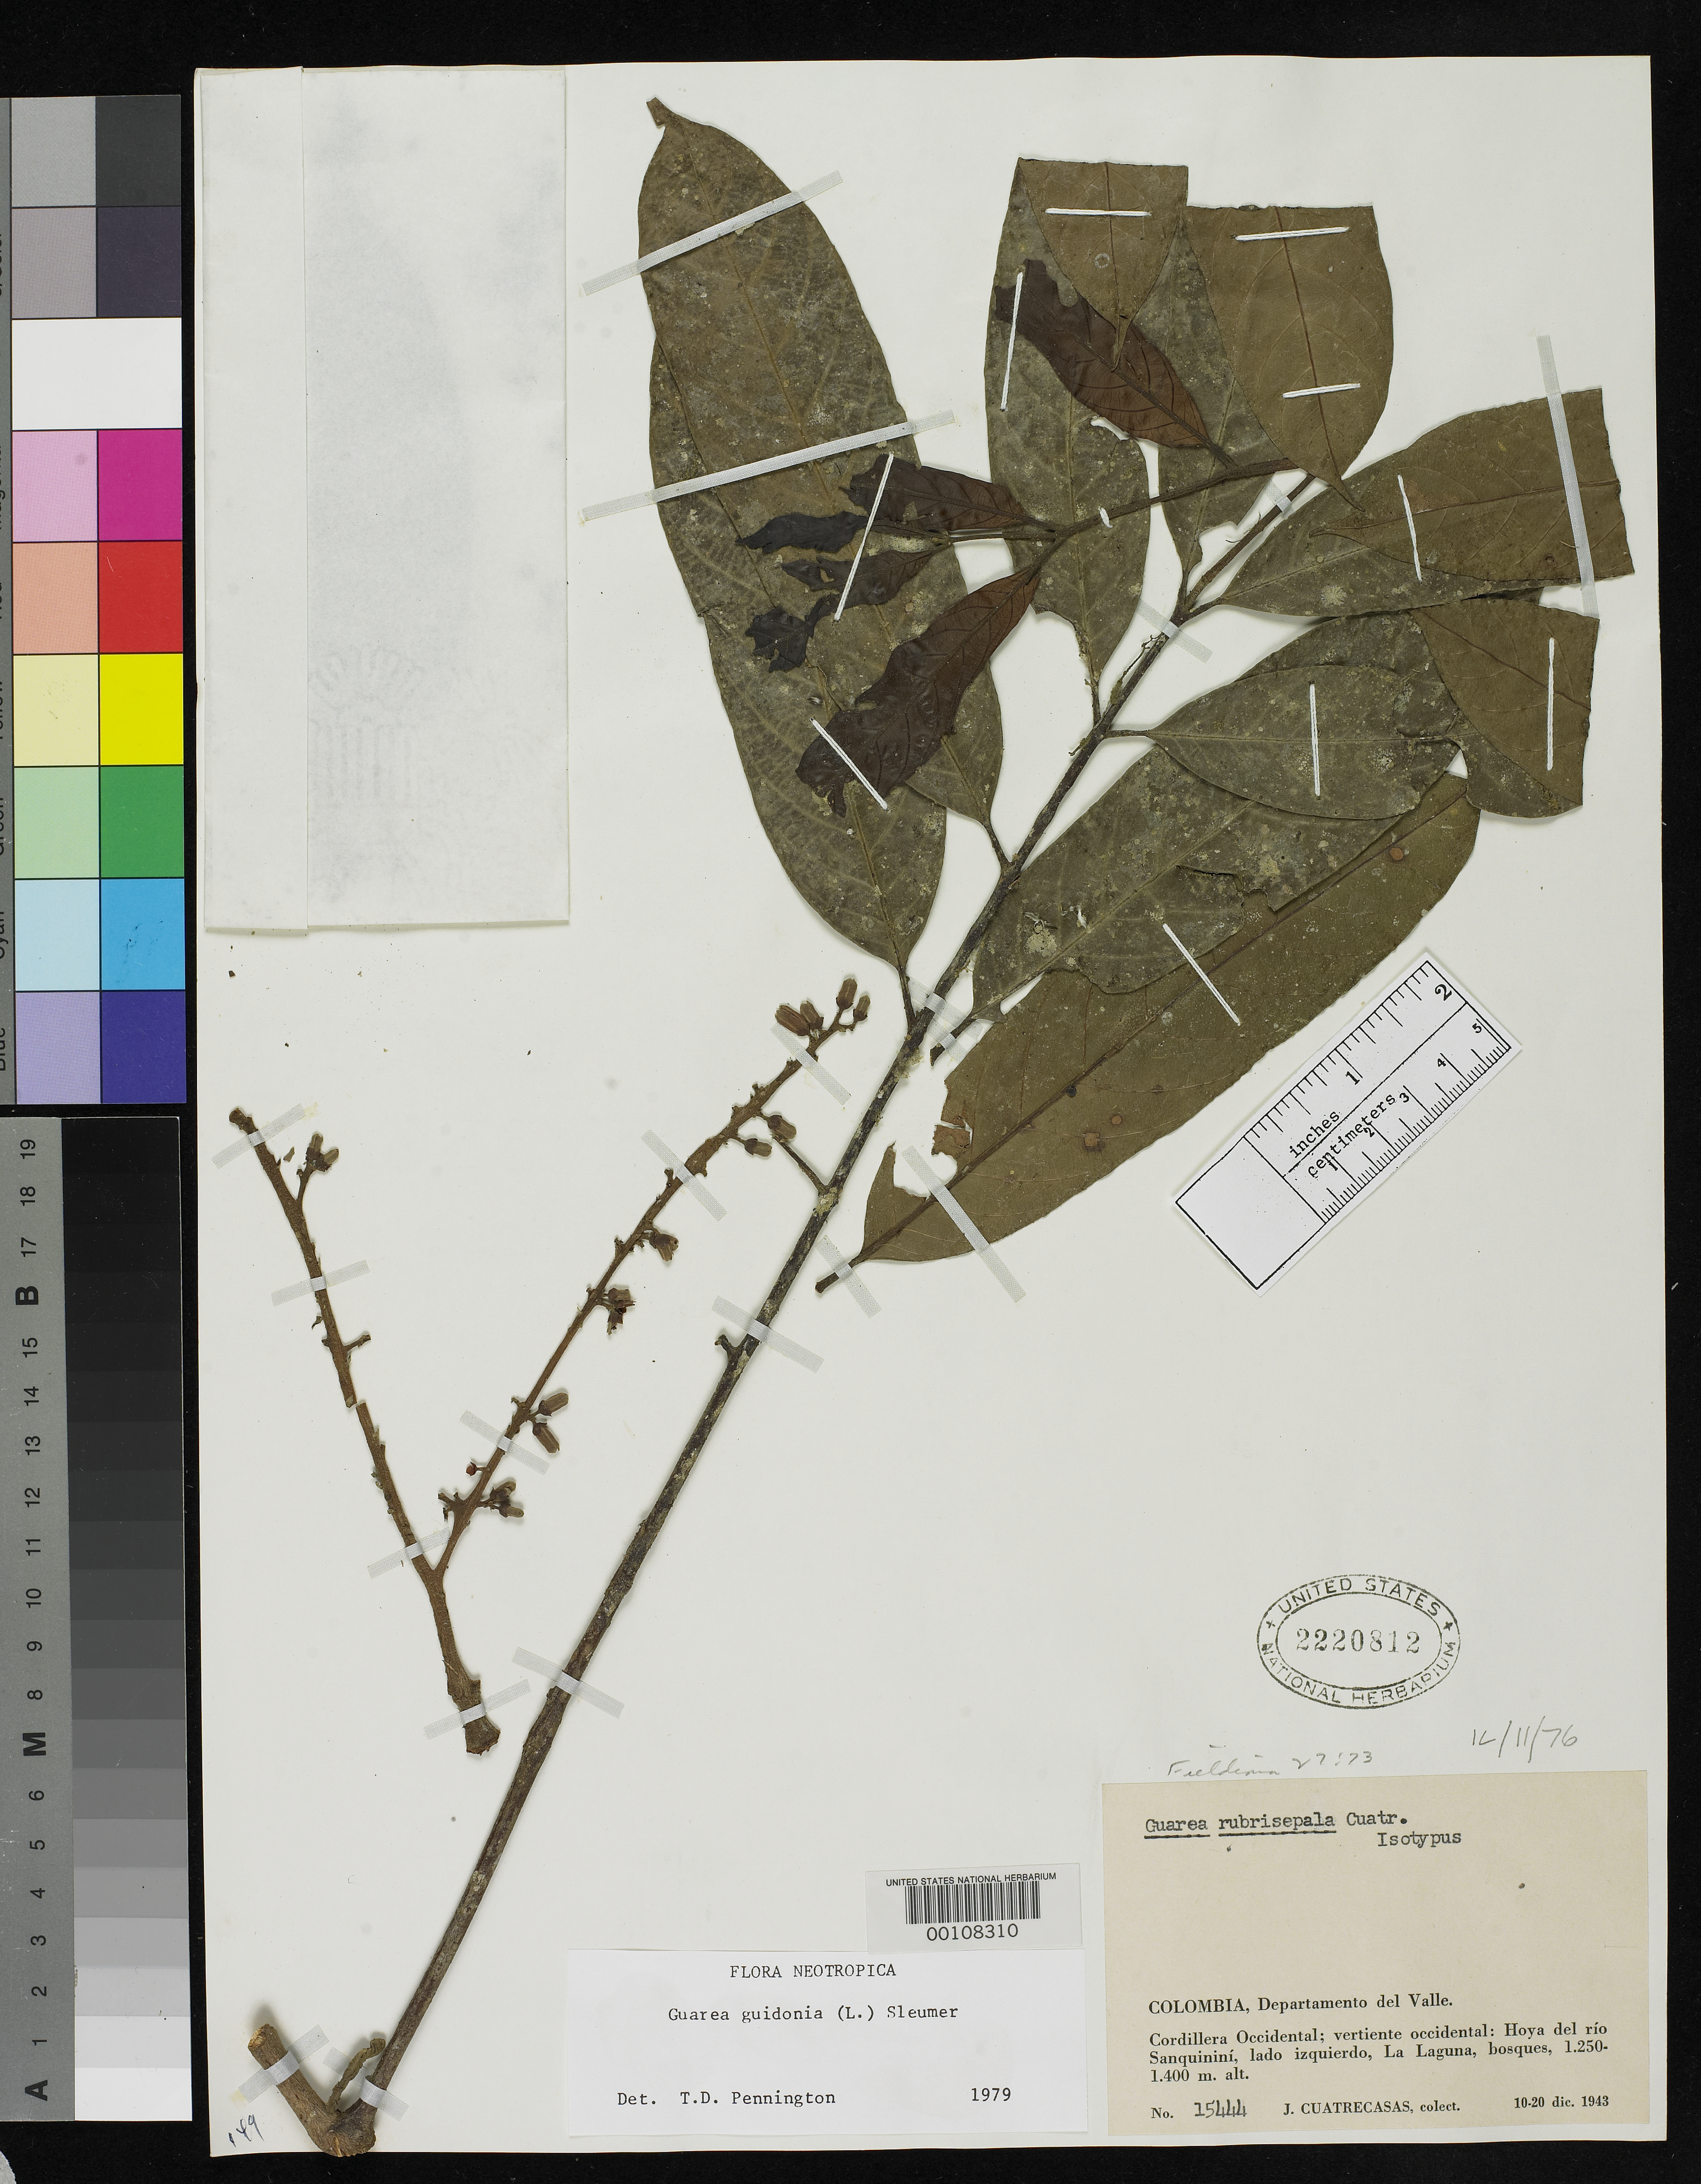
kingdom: Plantae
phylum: Tracheophyta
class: Magnoliopsida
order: Sapindales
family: Meliaceae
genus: Guarea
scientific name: Guarea rubrisepala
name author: Cuatrec.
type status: Isotype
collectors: J. Cuatrecasas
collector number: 15444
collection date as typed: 10 Dec 1943 to 20 Dec 1943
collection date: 1943-12-10/1943-12-20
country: Colombia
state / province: Valle del Cauca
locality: Cordillera Occidental, Hoya del Rio Sanquinini, La Laguna.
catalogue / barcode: US 2220812